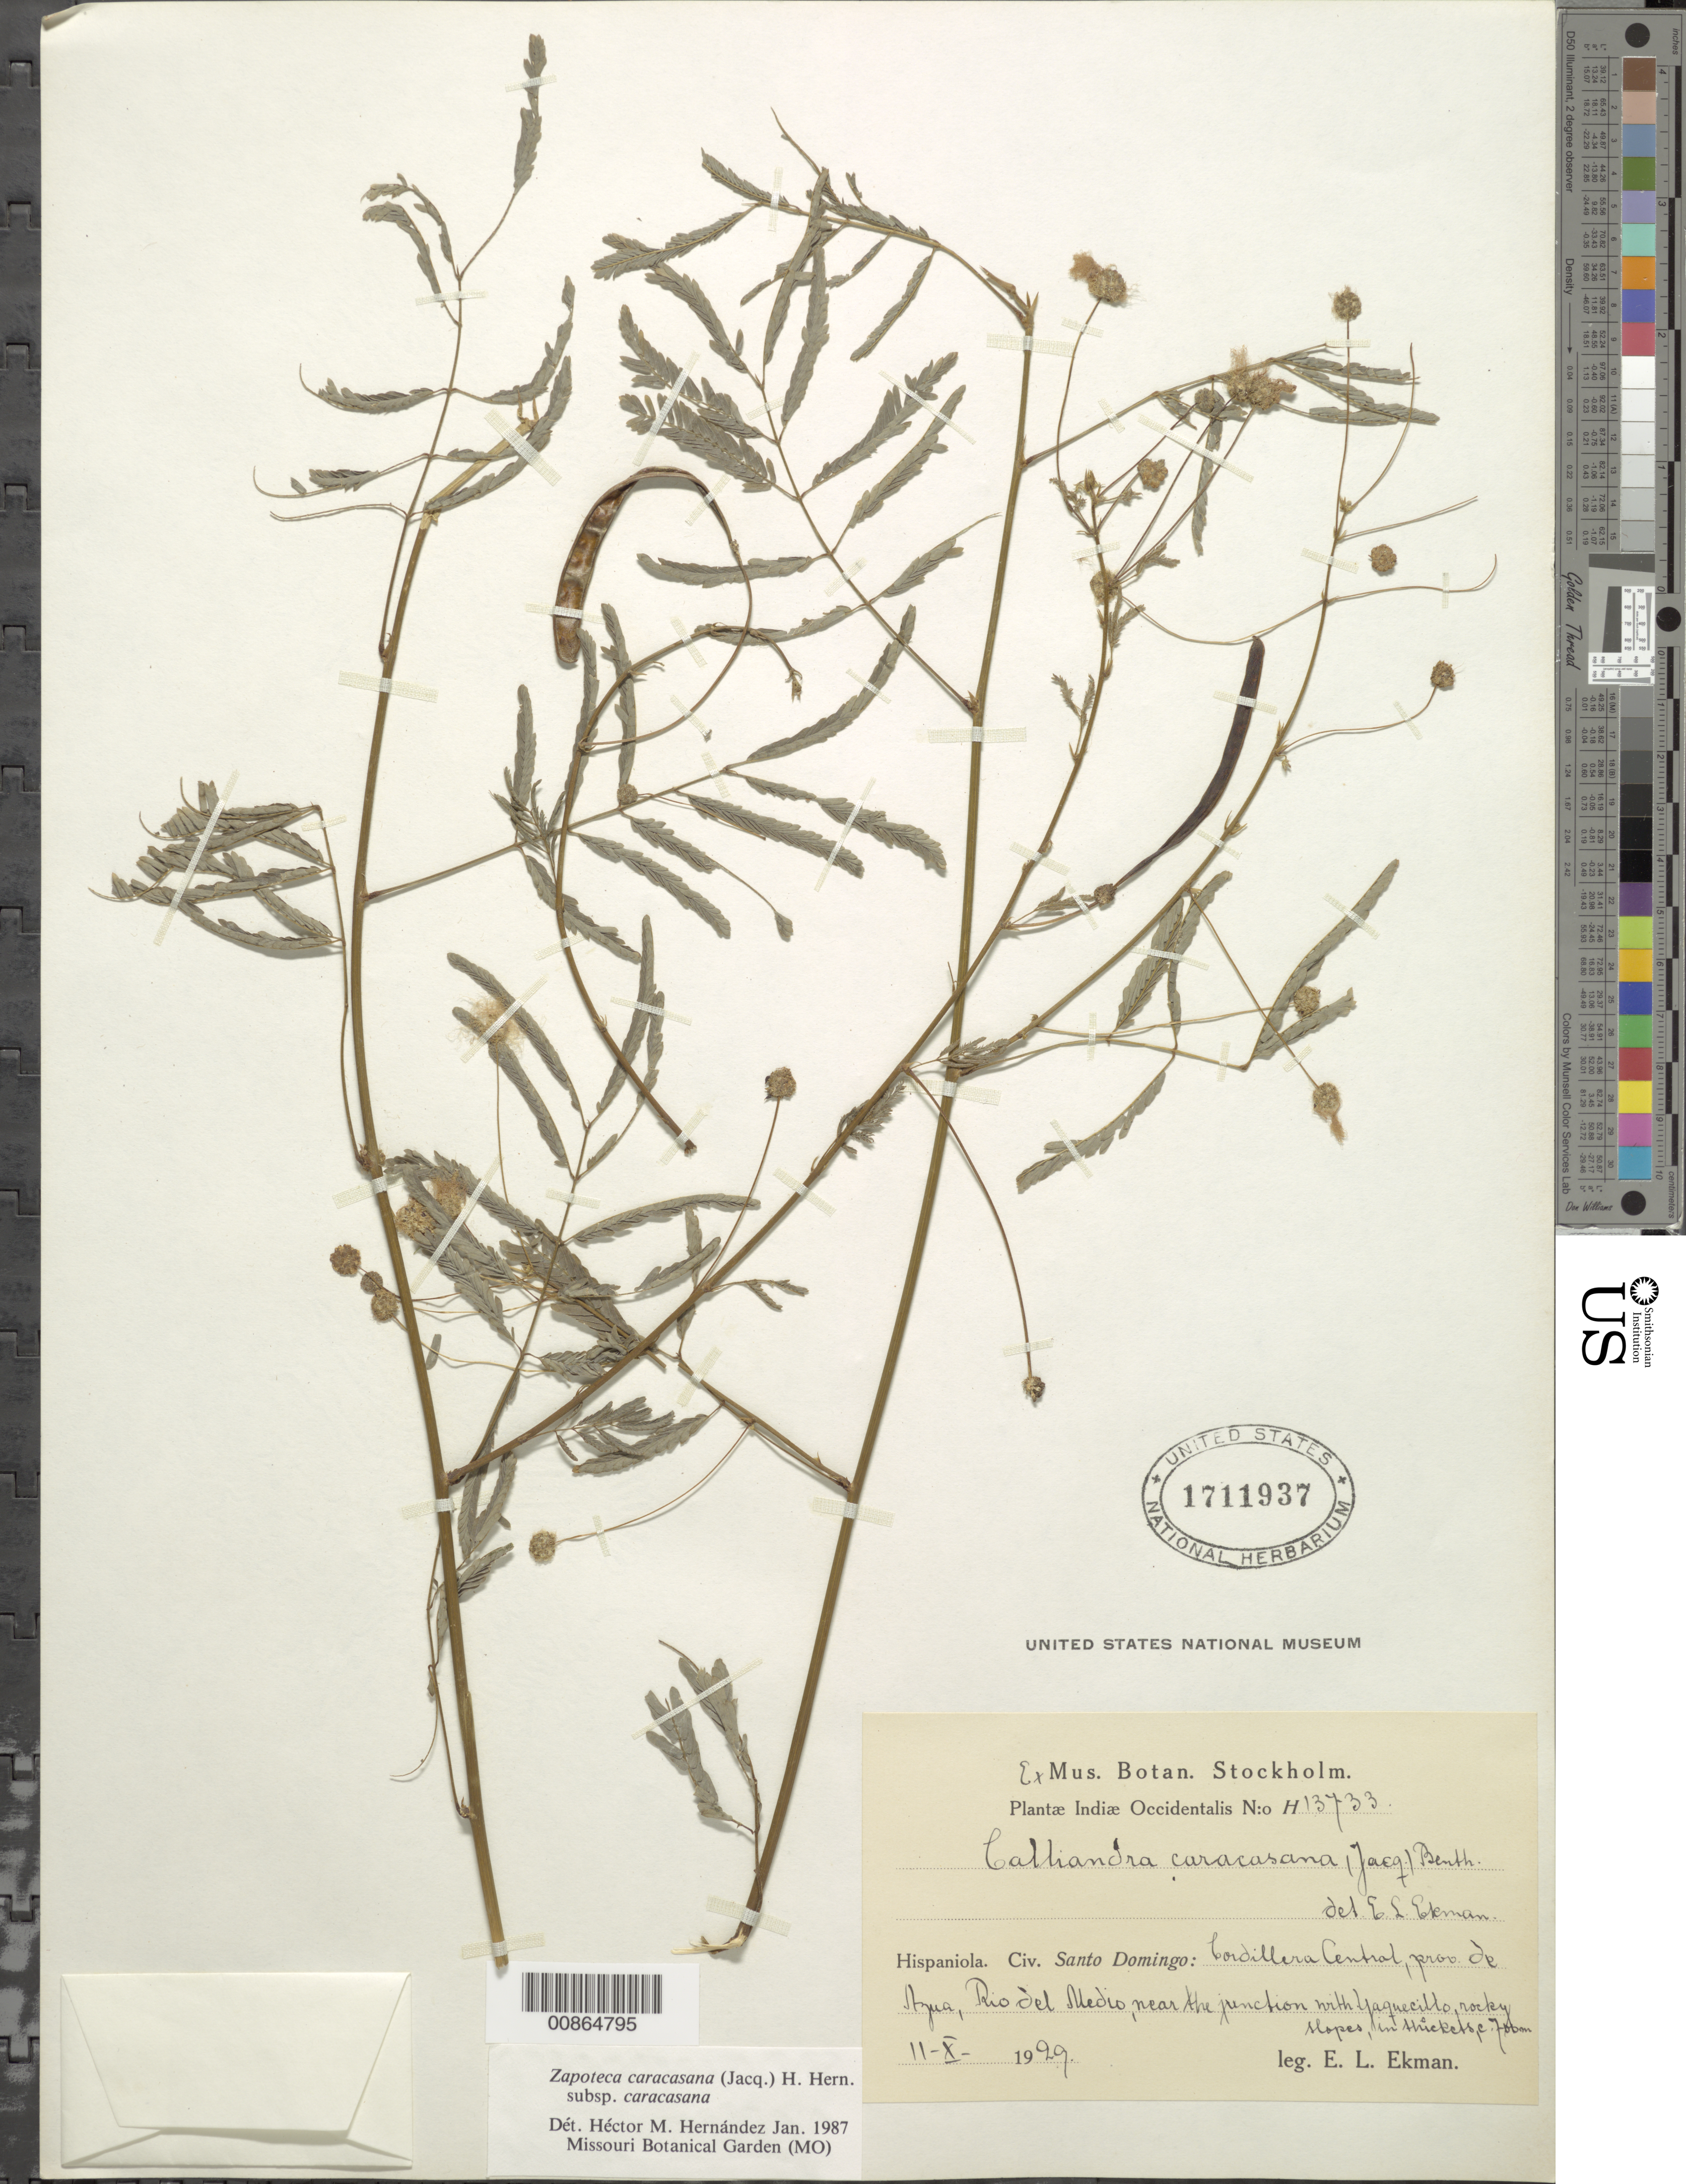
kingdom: Plantae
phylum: Tracheophyta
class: Magnoliopsida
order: Fabales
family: Fabaceae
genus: Zapoteca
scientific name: Zapoteca caracasana subsp. caracasana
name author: (Jacq.) H.M. Hern.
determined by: Hernandez, H. M., (MO), Missouri Botanical Garden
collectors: E. L. Ekman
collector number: H 13733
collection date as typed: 11 Oct 1929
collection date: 1929-10-11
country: Dominican Republic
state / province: Azua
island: Hispaniola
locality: Cordillera Central, Río del Medio, near the junction with Yaquecillo.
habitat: Rocky slopes, in thickets.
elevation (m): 700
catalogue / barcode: US 1711937